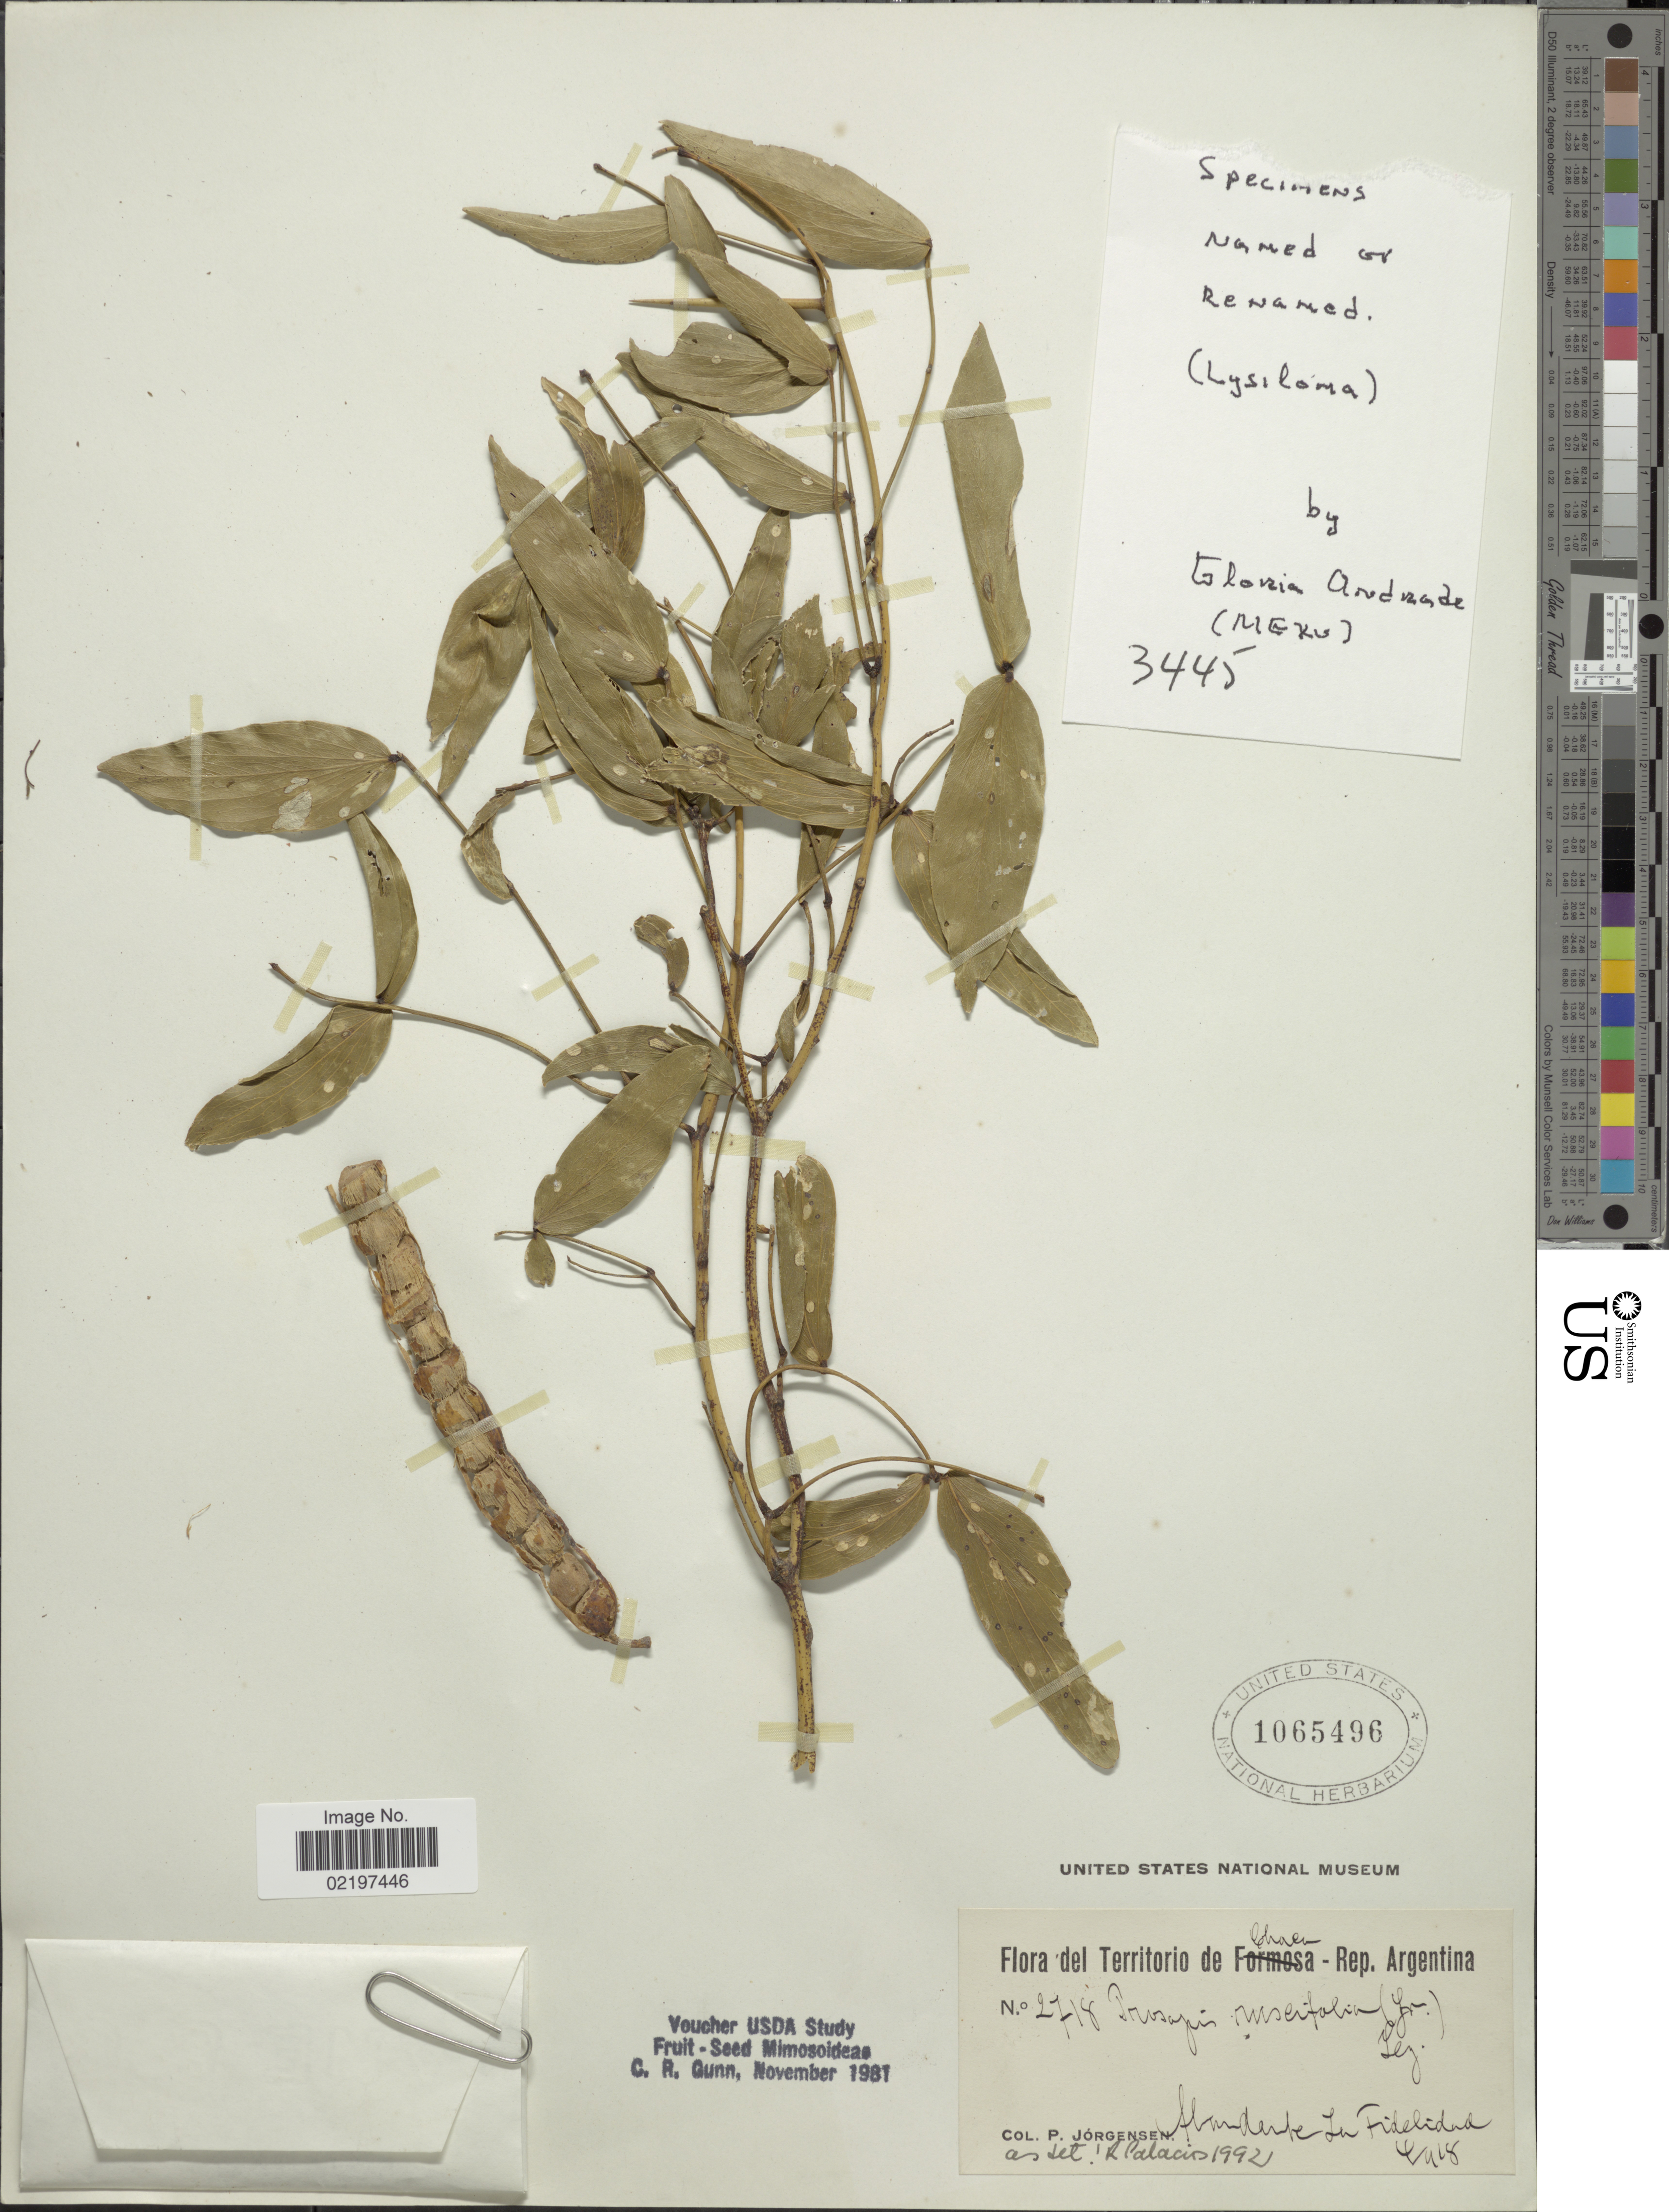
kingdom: Plantae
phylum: Tracheophyta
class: Magnoliopsida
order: Fabales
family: Fabaceae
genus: Lysiloma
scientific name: Lysiloma sp.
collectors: P. Jörgensen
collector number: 2718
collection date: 1918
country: Argentina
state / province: Chaco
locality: Abundente in Fidelidad.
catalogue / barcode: US 1065496